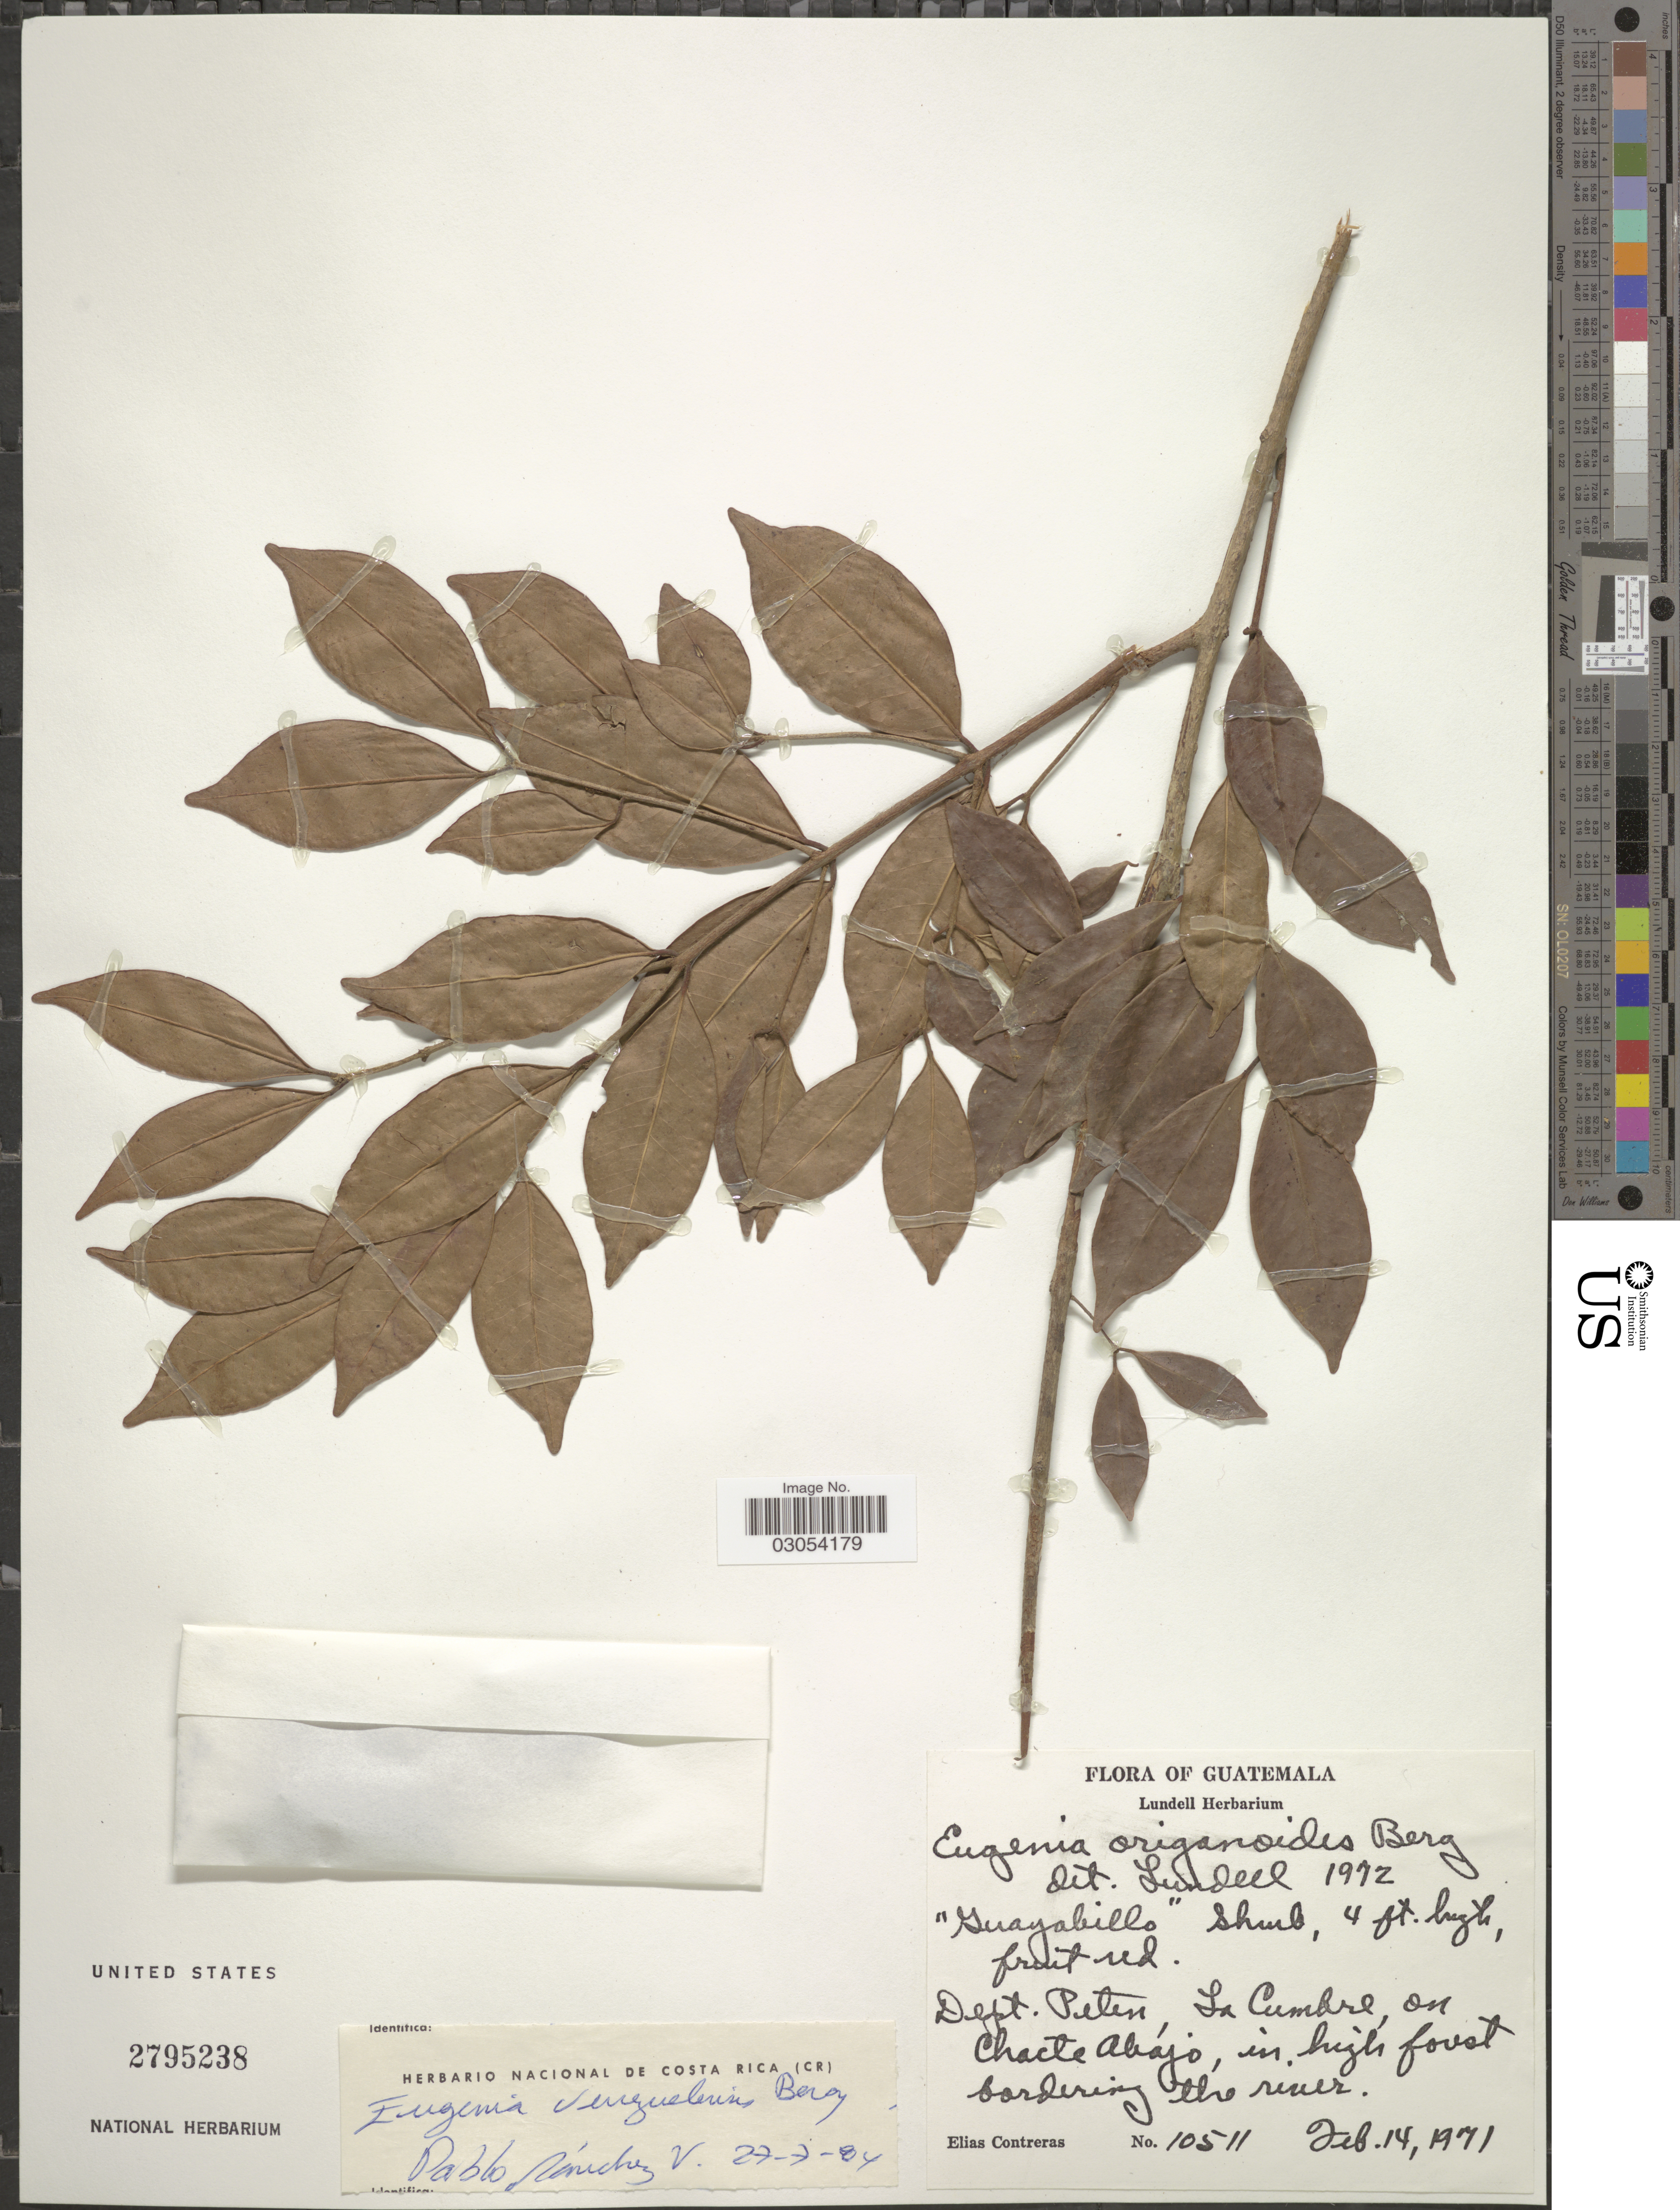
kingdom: Plantae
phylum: Tracheophyta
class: Magnoliopsida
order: Myrtales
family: Myrtaceae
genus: Eugenia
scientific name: Eugenia venezuelensis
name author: O. Berg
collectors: E. Contreras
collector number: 10511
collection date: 1971-02-14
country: Guatemala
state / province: El Petén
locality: Dept. Peten, La Cumbre, on Chacte Abajo, in high forest bordering the river.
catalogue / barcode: US 2795238